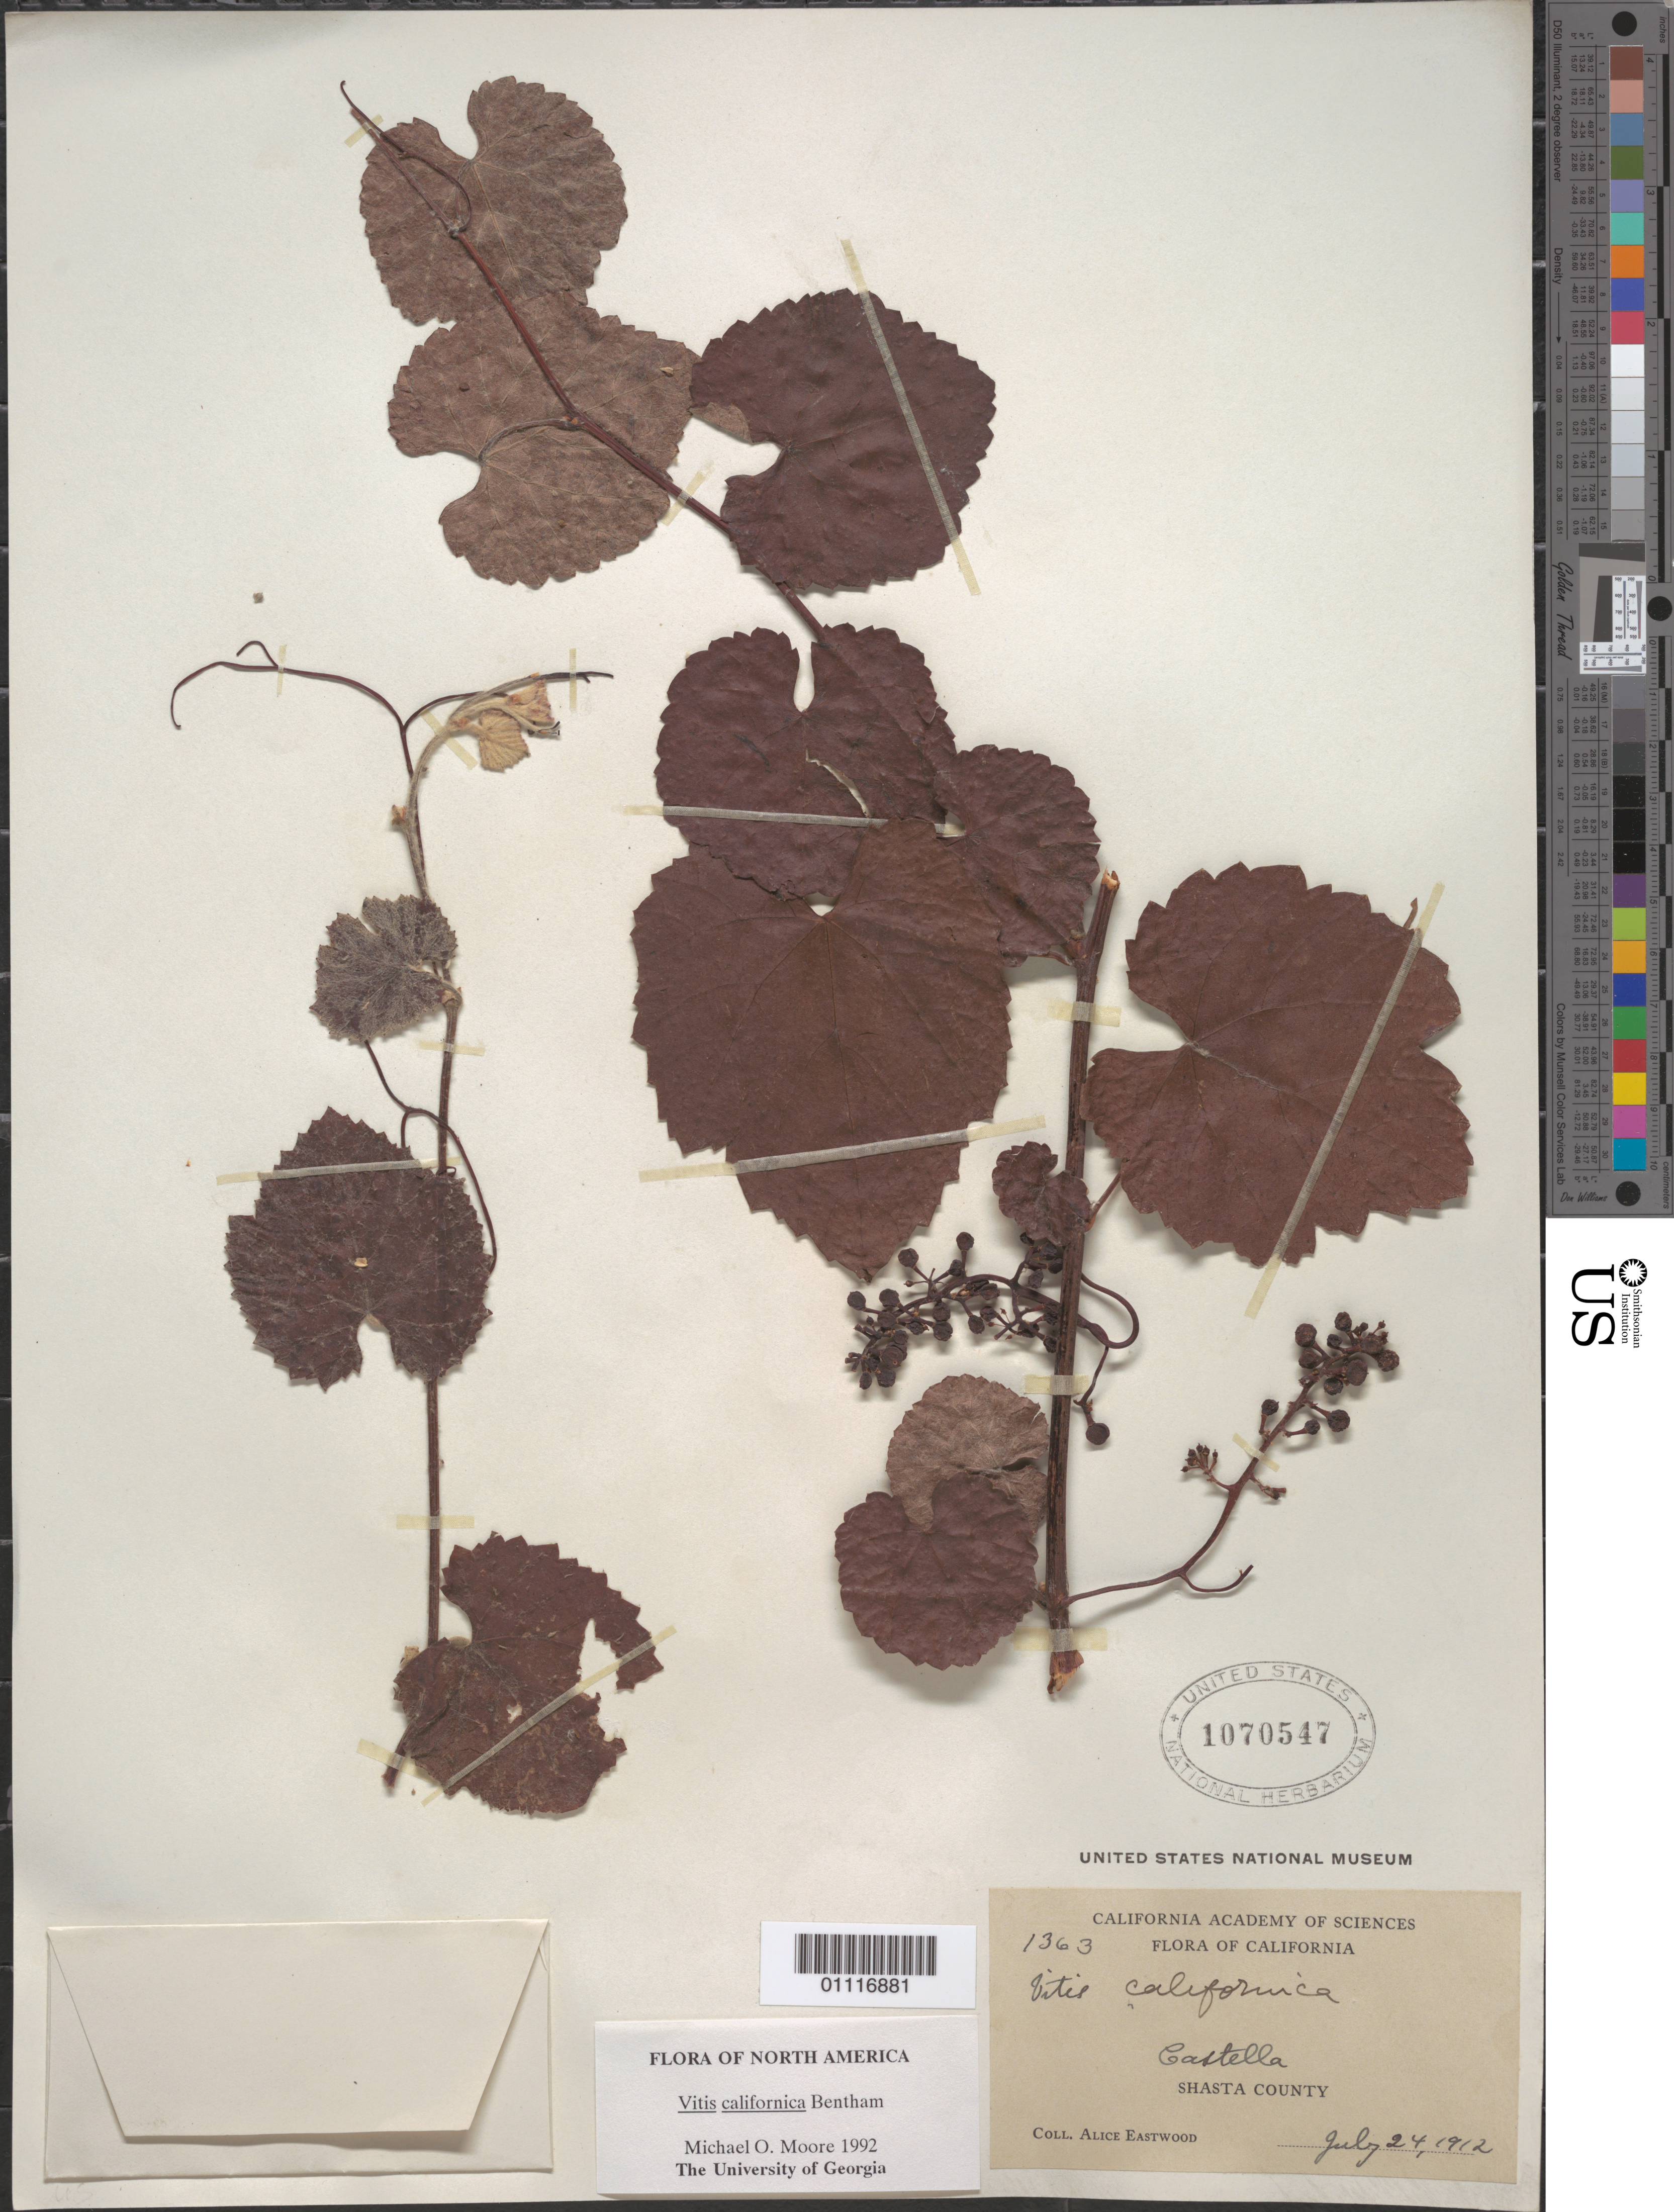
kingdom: Plantae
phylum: Tracheophyta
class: Magnoliopsida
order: Vitales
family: Vitaceae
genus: Vitis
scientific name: Vitis californica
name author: Benth.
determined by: Moore, M. O.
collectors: A. Eastwood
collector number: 1363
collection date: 1912-07-24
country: United States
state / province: California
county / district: Shasta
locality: Castella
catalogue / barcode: US 1070547